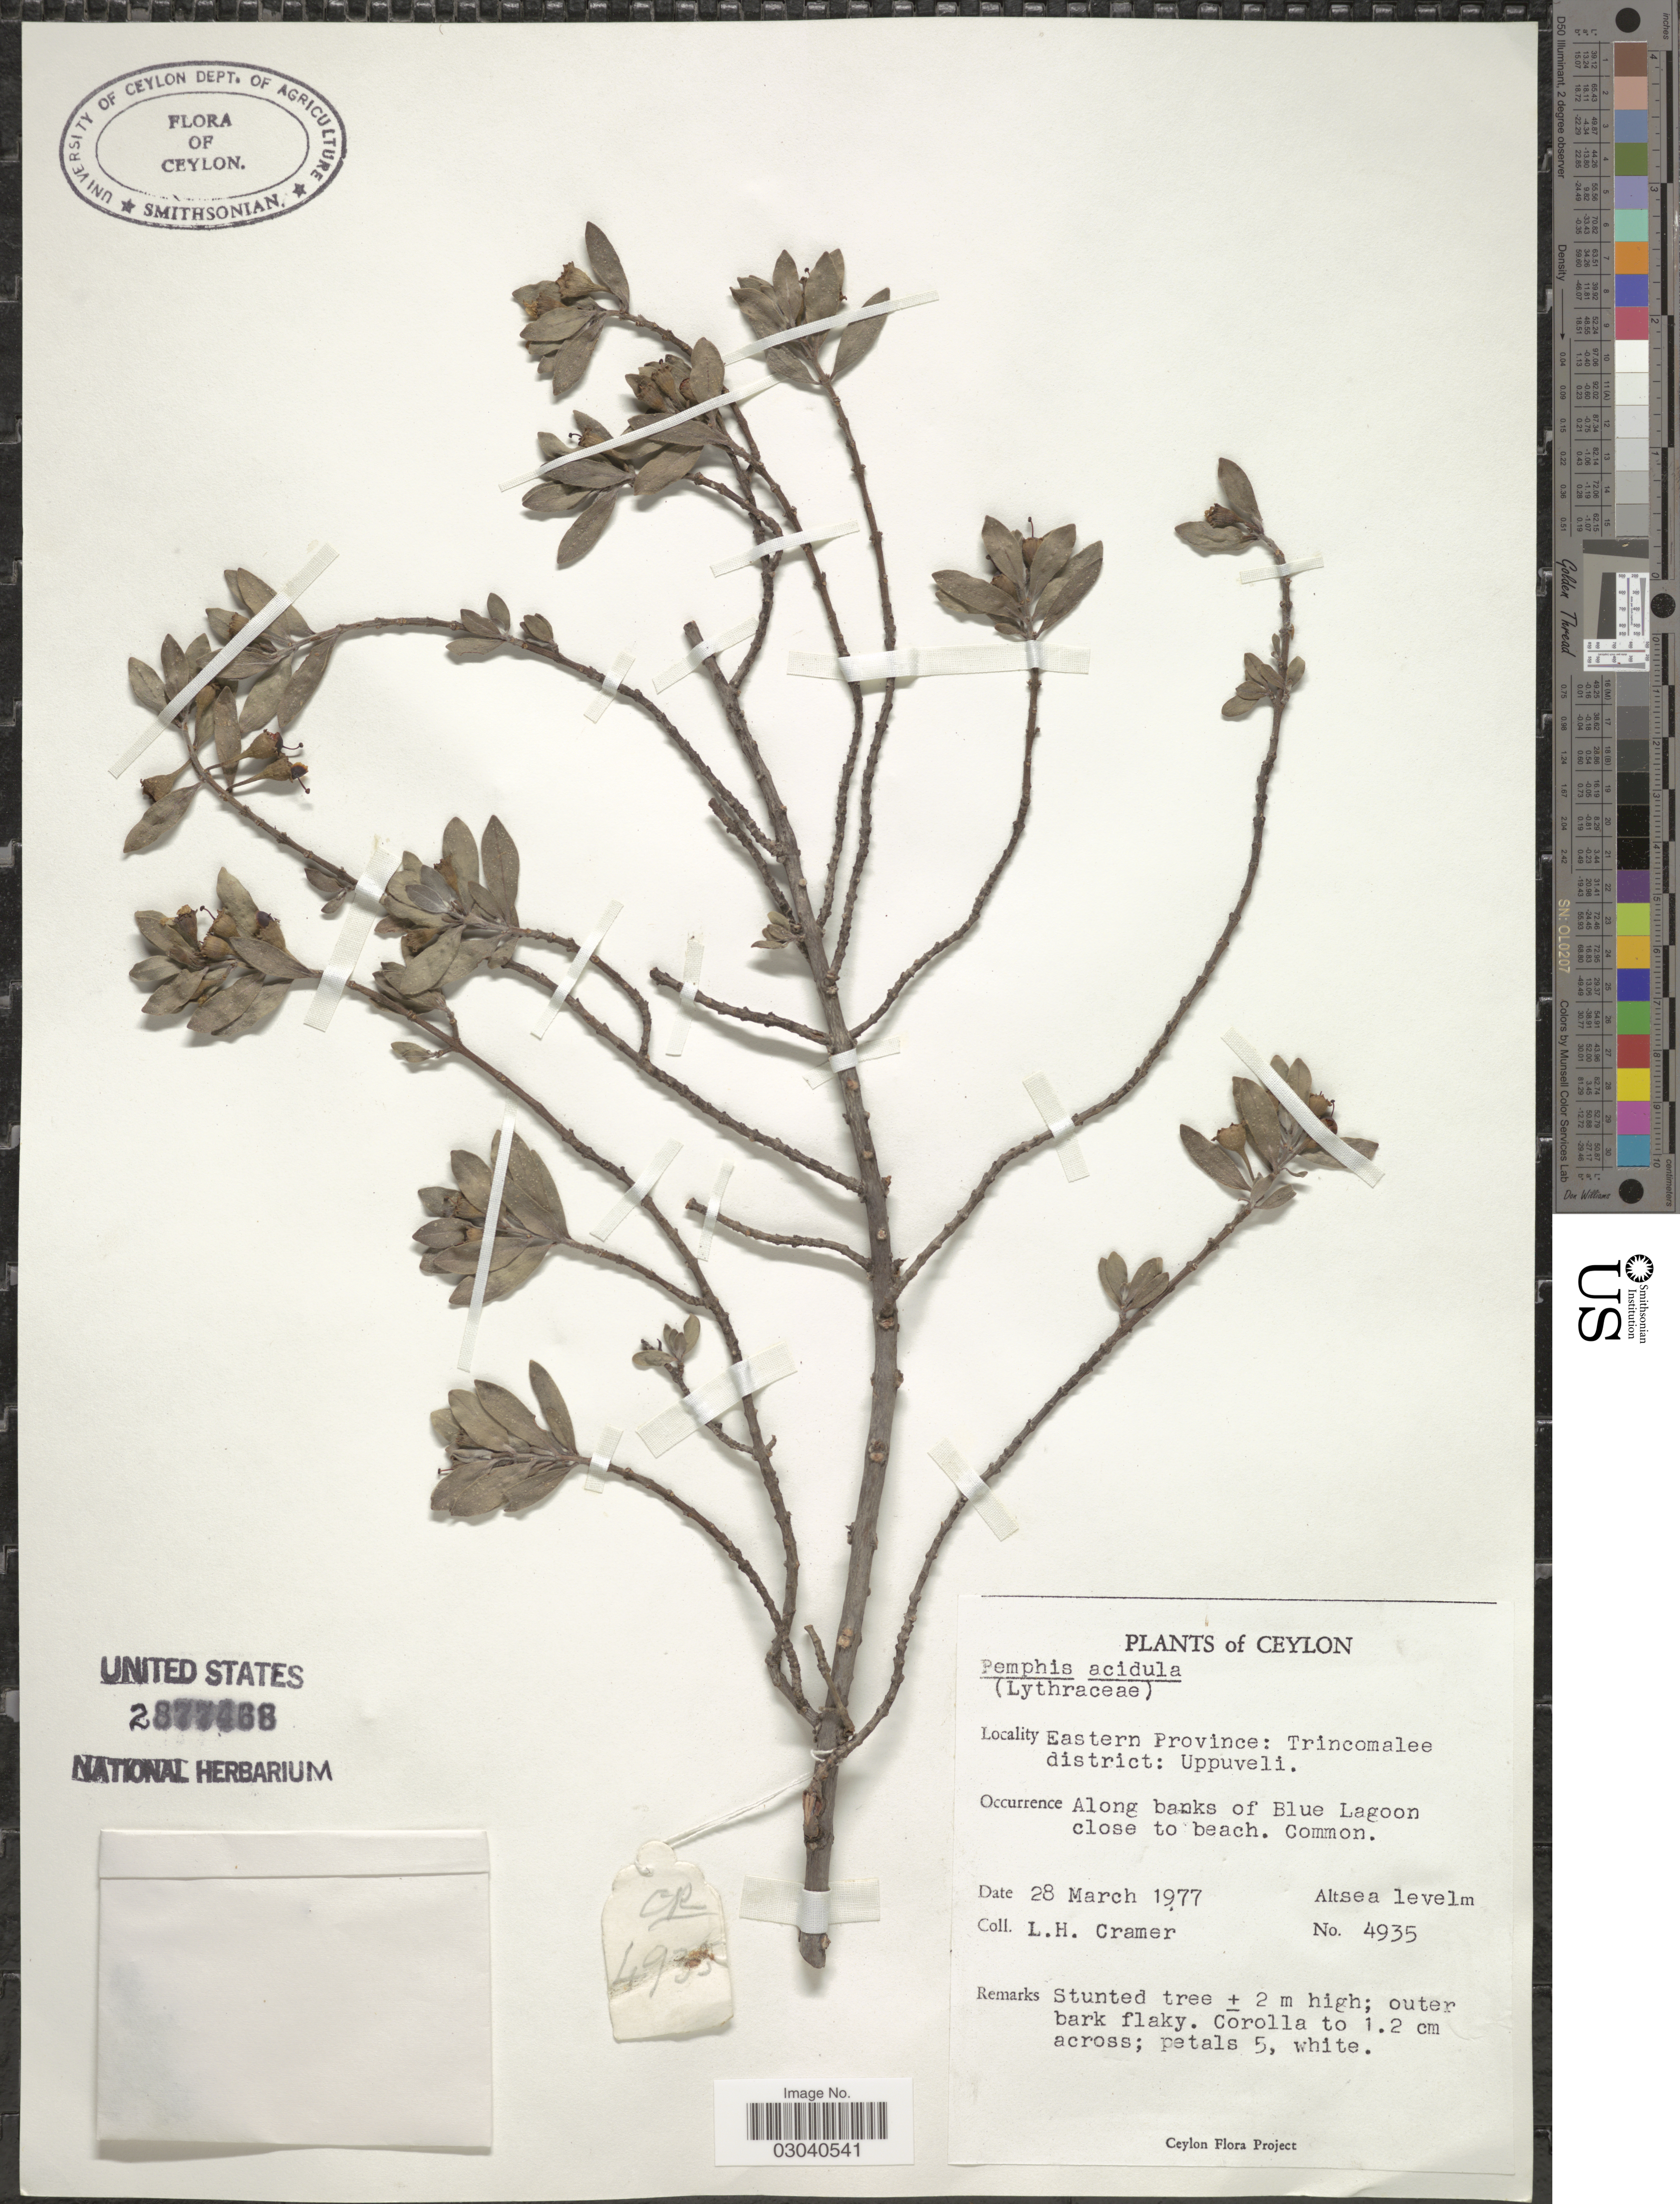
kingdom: Plantae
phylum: Tracheophyta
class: Magnoliopsida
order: Myrtales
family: Lythraceae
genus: Pemphis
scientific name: Pemphis acidula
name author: J.R. Forst. & G. Forst.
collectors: L. H. Cramer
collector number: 4935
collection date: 1977-03-28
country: Sri Lanka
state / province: Eastern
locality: Ceylon. Trincomalee district: Uppuveli. Along banks of Blue Lagoon close to beach.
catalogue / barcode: US 2877468